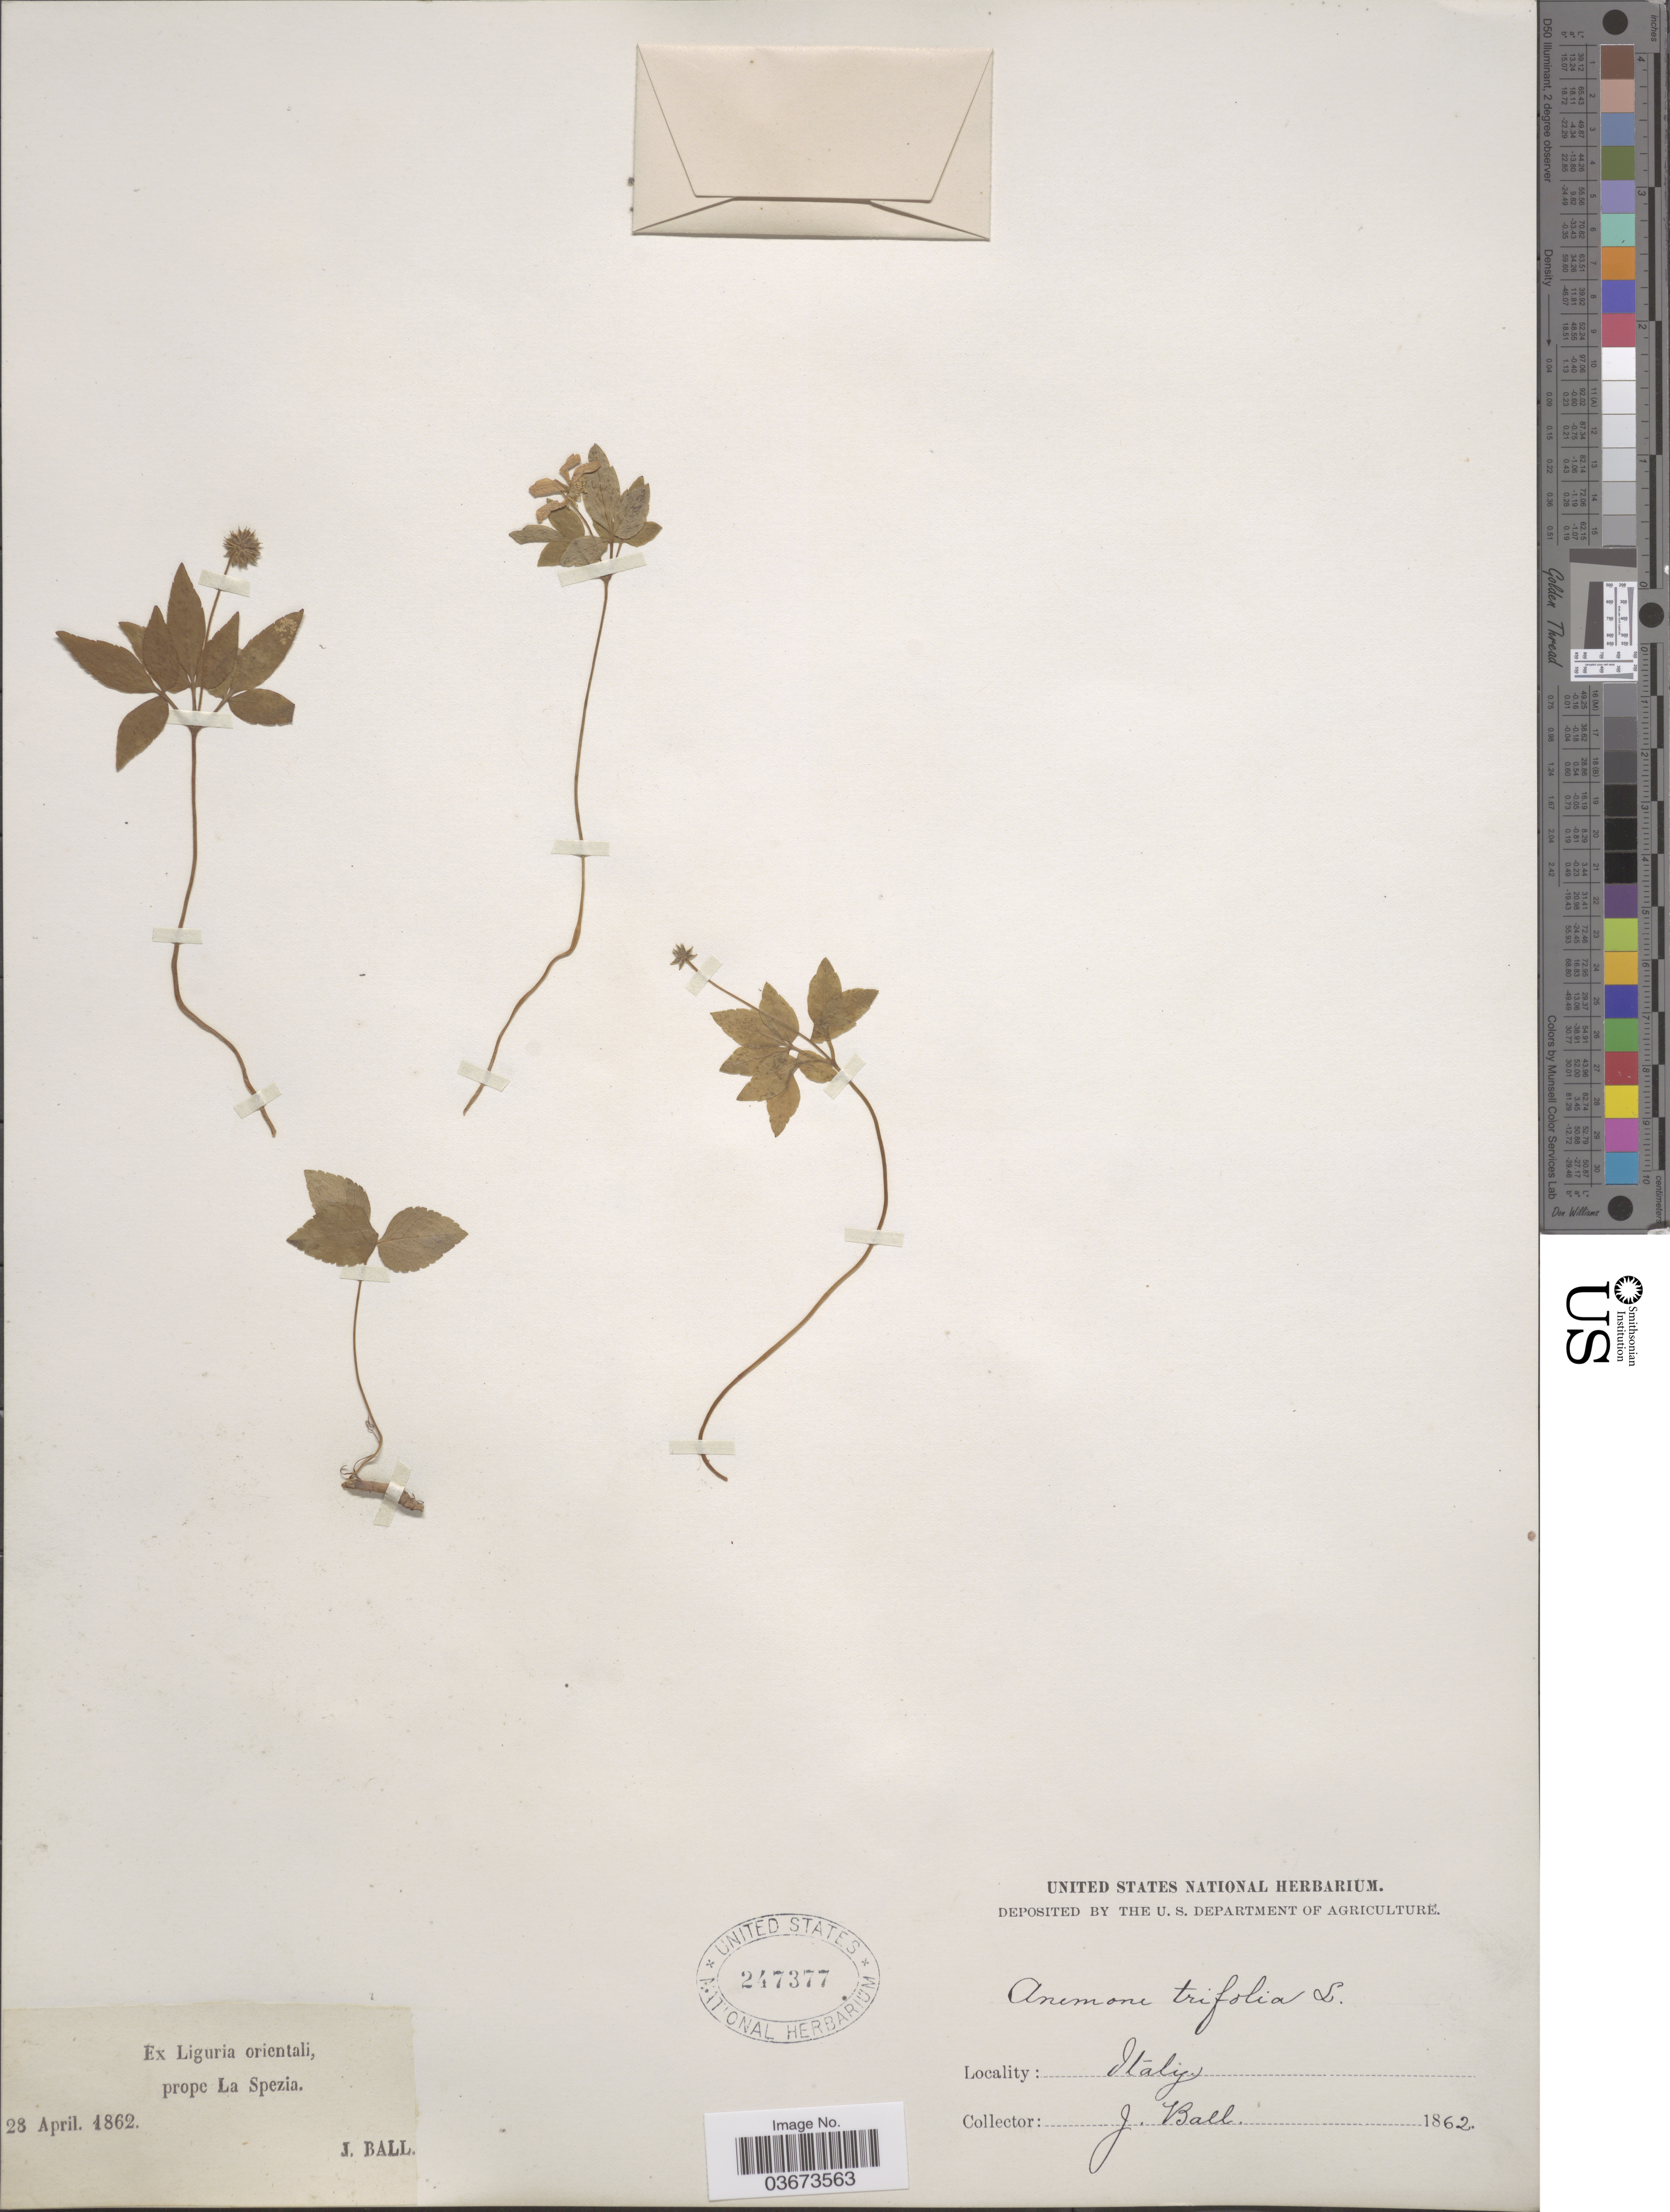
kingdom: Plantae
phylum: Tracheophyta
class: Magnoliopsida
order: Ranunculales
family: Ranunculaceae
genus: Anemone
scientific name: Anemone trifolia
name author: L.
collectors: J. Ball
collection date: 1862-04-28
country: Italy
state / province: Liguria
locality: Ex Liguria orientali, prope La Spezia.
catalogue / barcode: US 247377